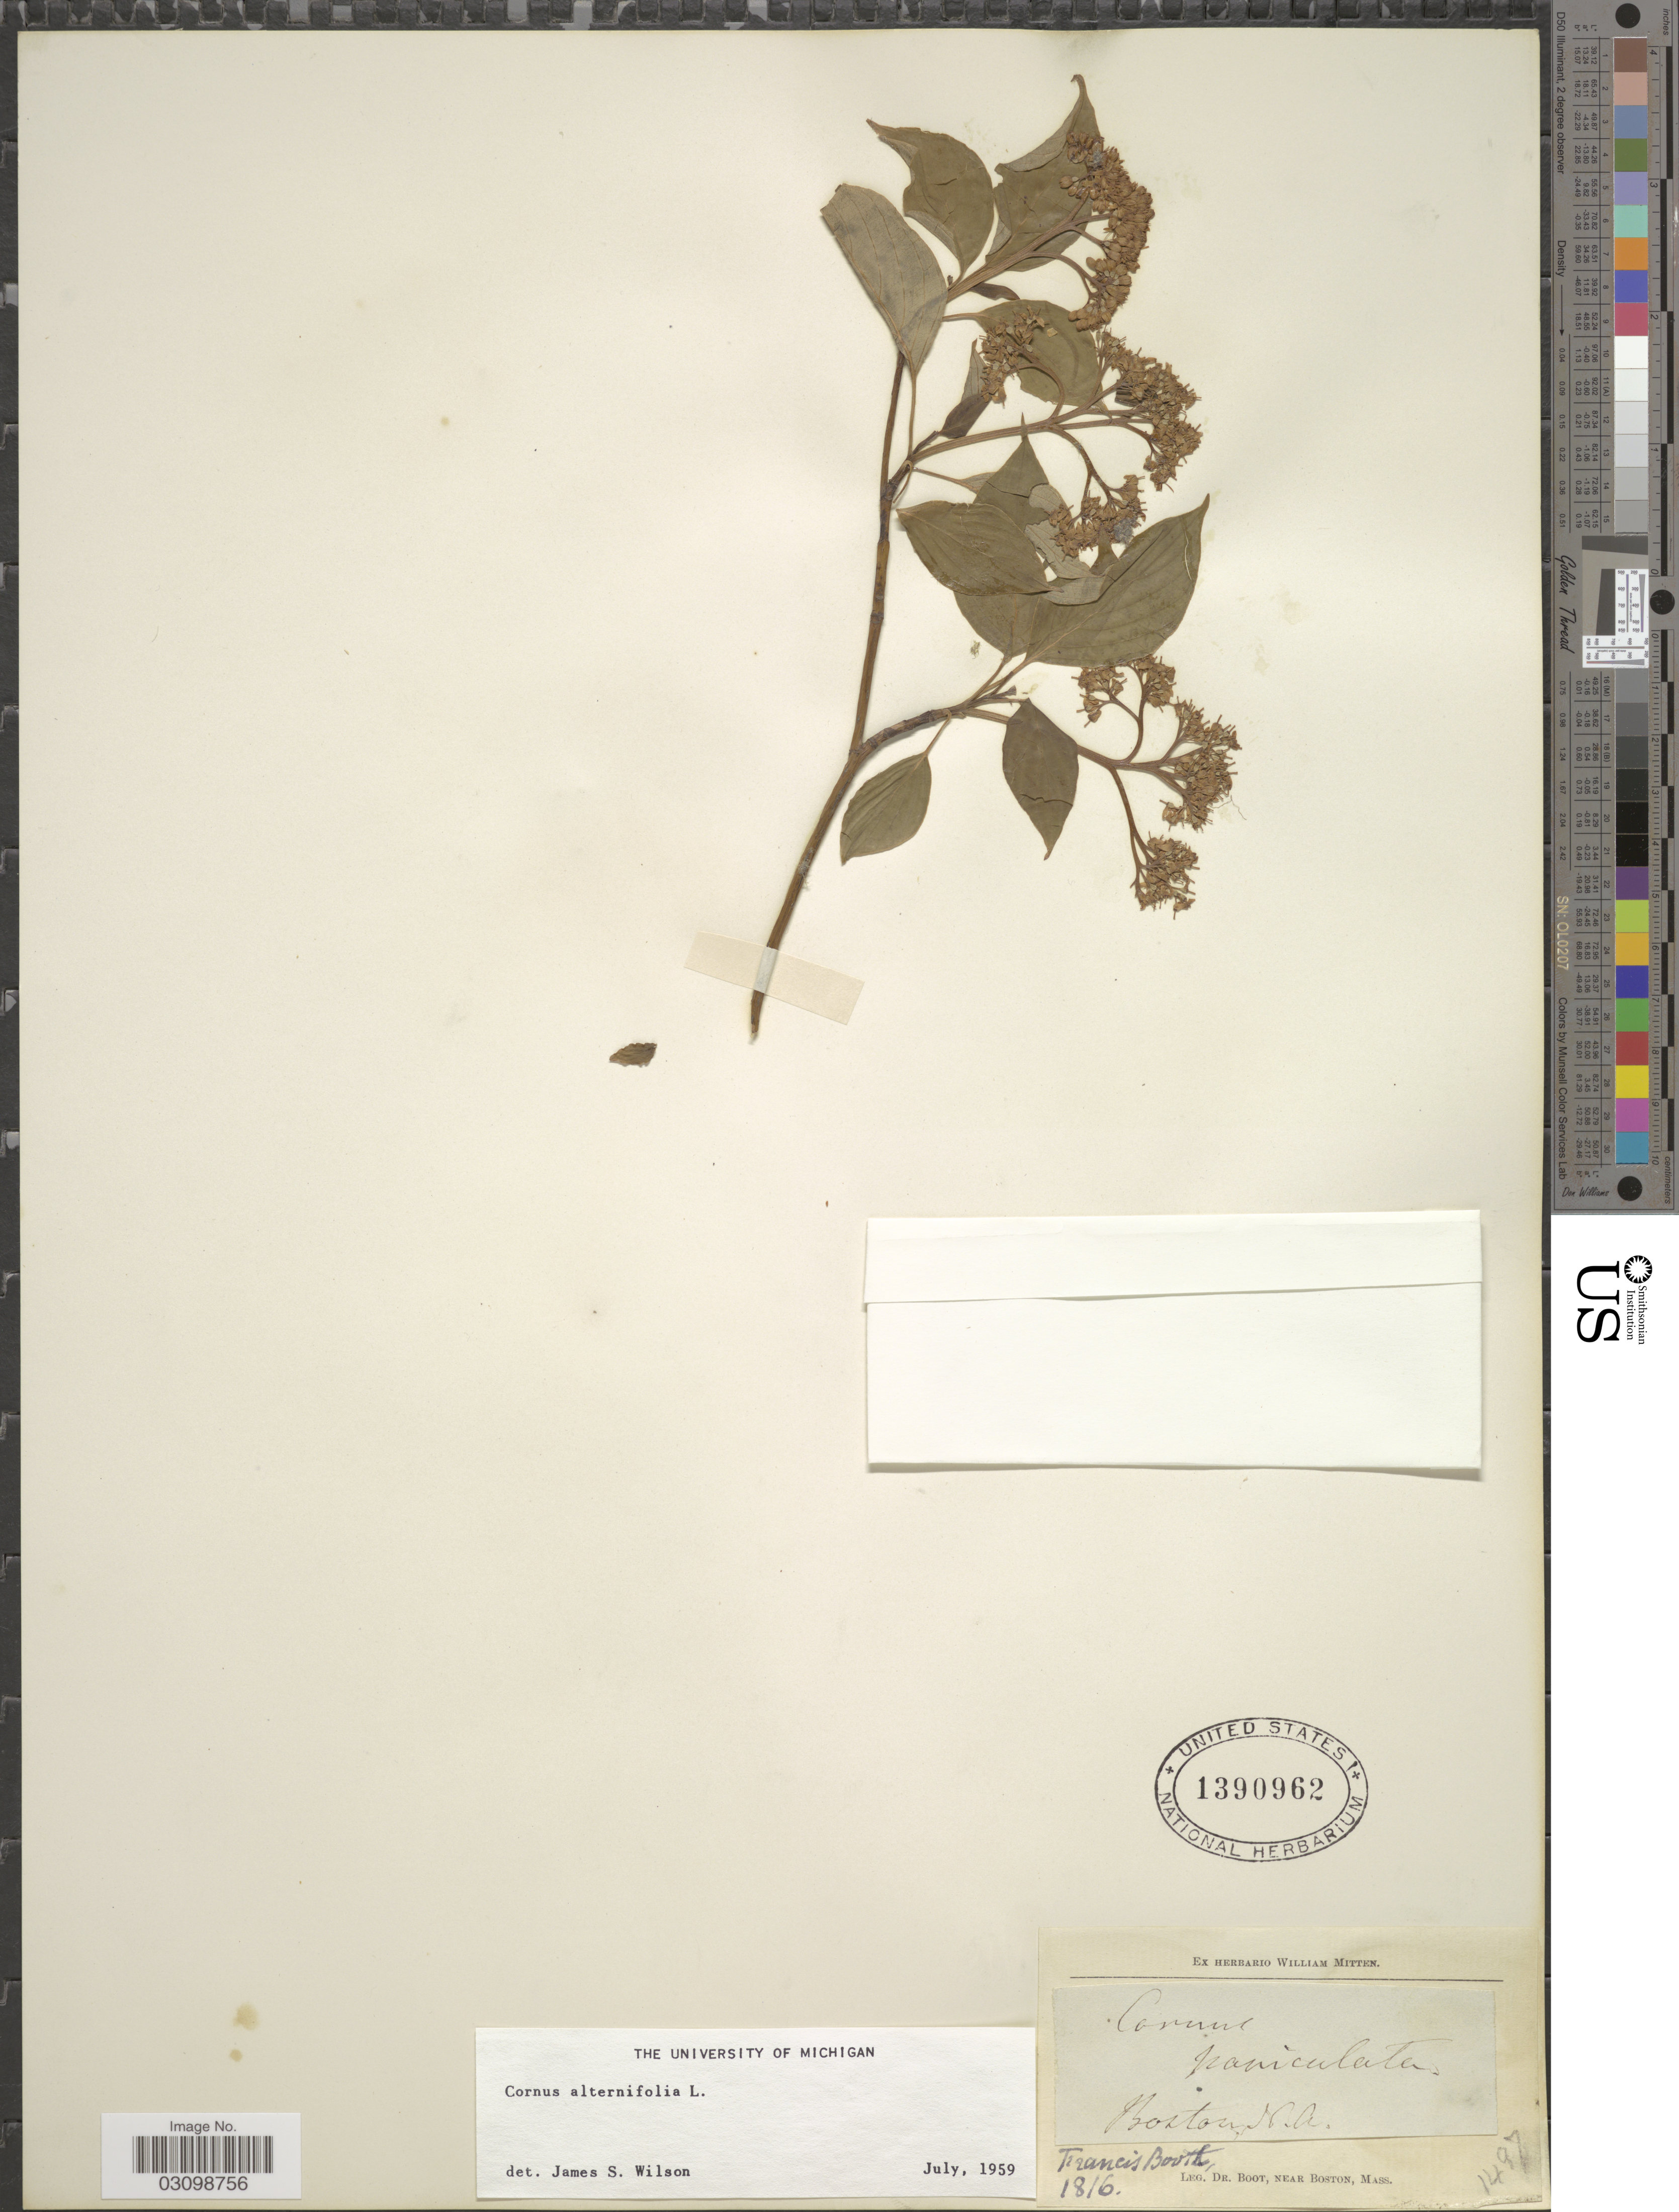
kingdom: Plantae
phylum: Tracheophyta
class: Magnoliopsida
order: Cornales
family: Cornaceae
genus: Cornus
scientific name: Cornus alternifolia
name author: L.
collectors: Boot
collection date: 1816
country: United States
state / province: Massachusetts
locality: Boston, M. A.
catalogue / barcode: US 1390962